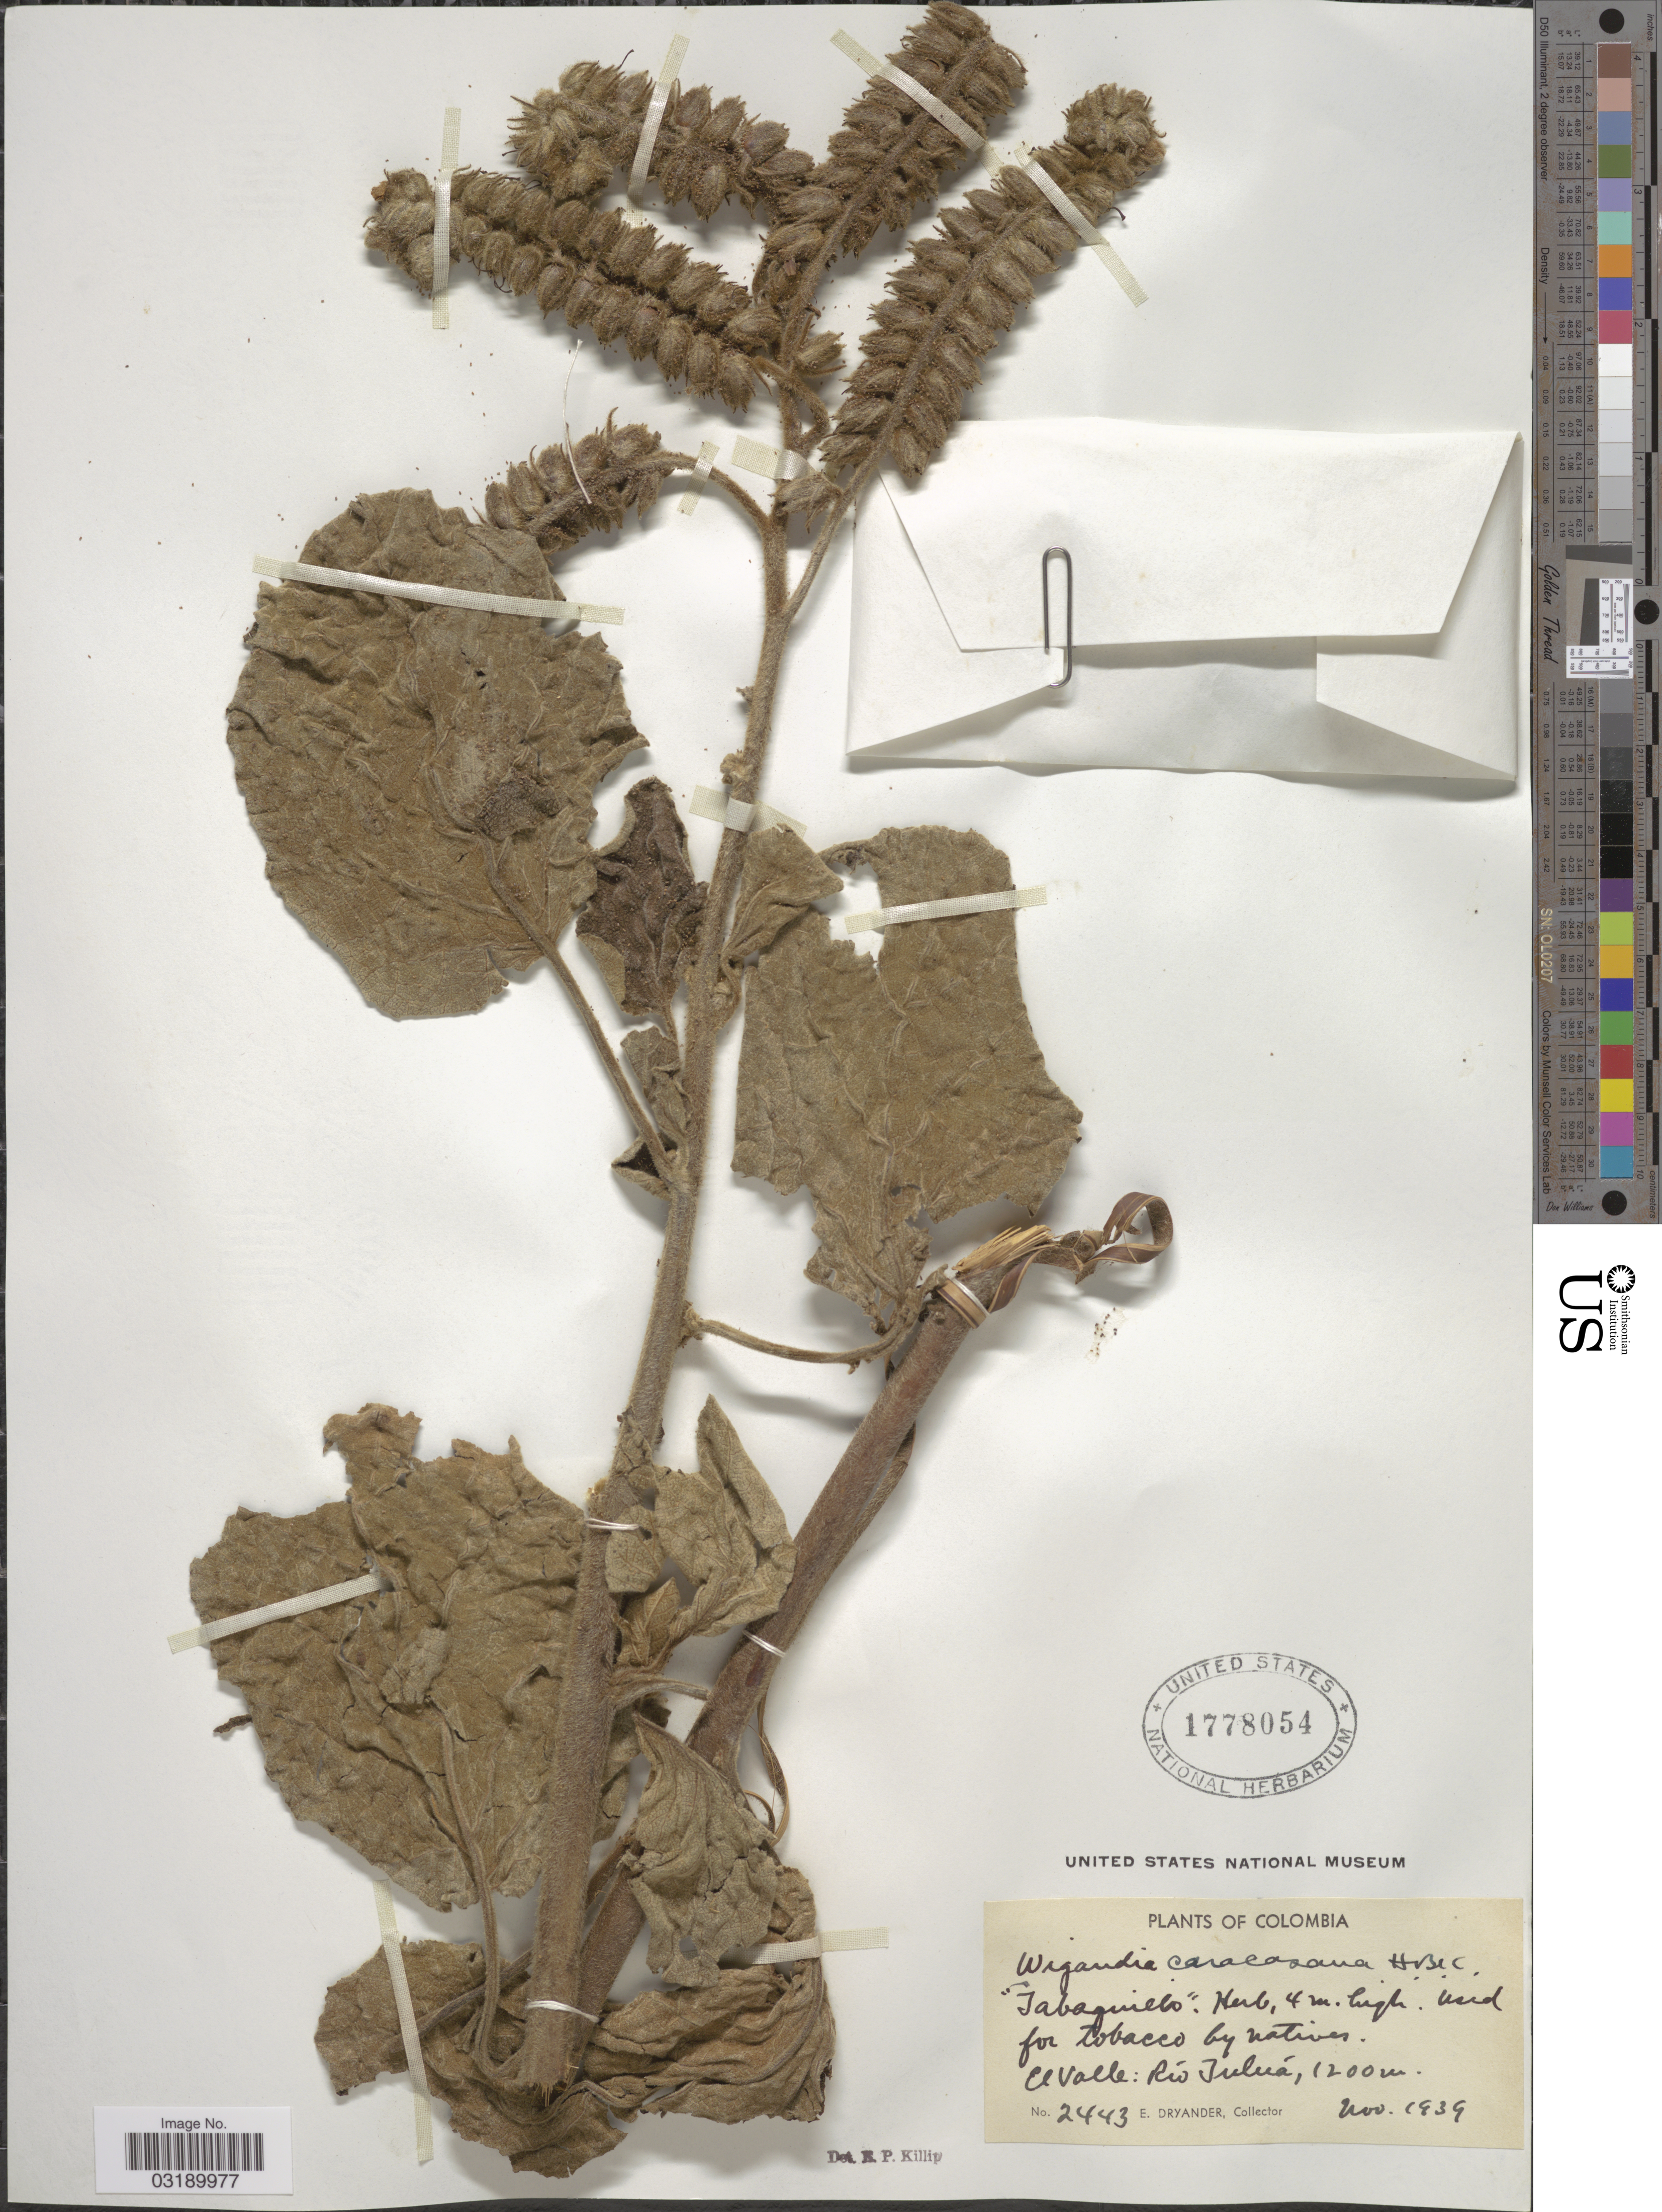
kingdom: Plantae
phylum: Tracheophyta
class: Magnoliopsida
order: Boraginales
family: Namaceae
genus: Wigandia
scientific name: Wigandia caracasana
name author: Kunth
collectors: E. Dryander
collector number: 2443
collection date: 1939-11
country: Colombia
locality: El Valle: Río Juluá.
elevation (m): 1200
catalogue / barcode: US 1778054